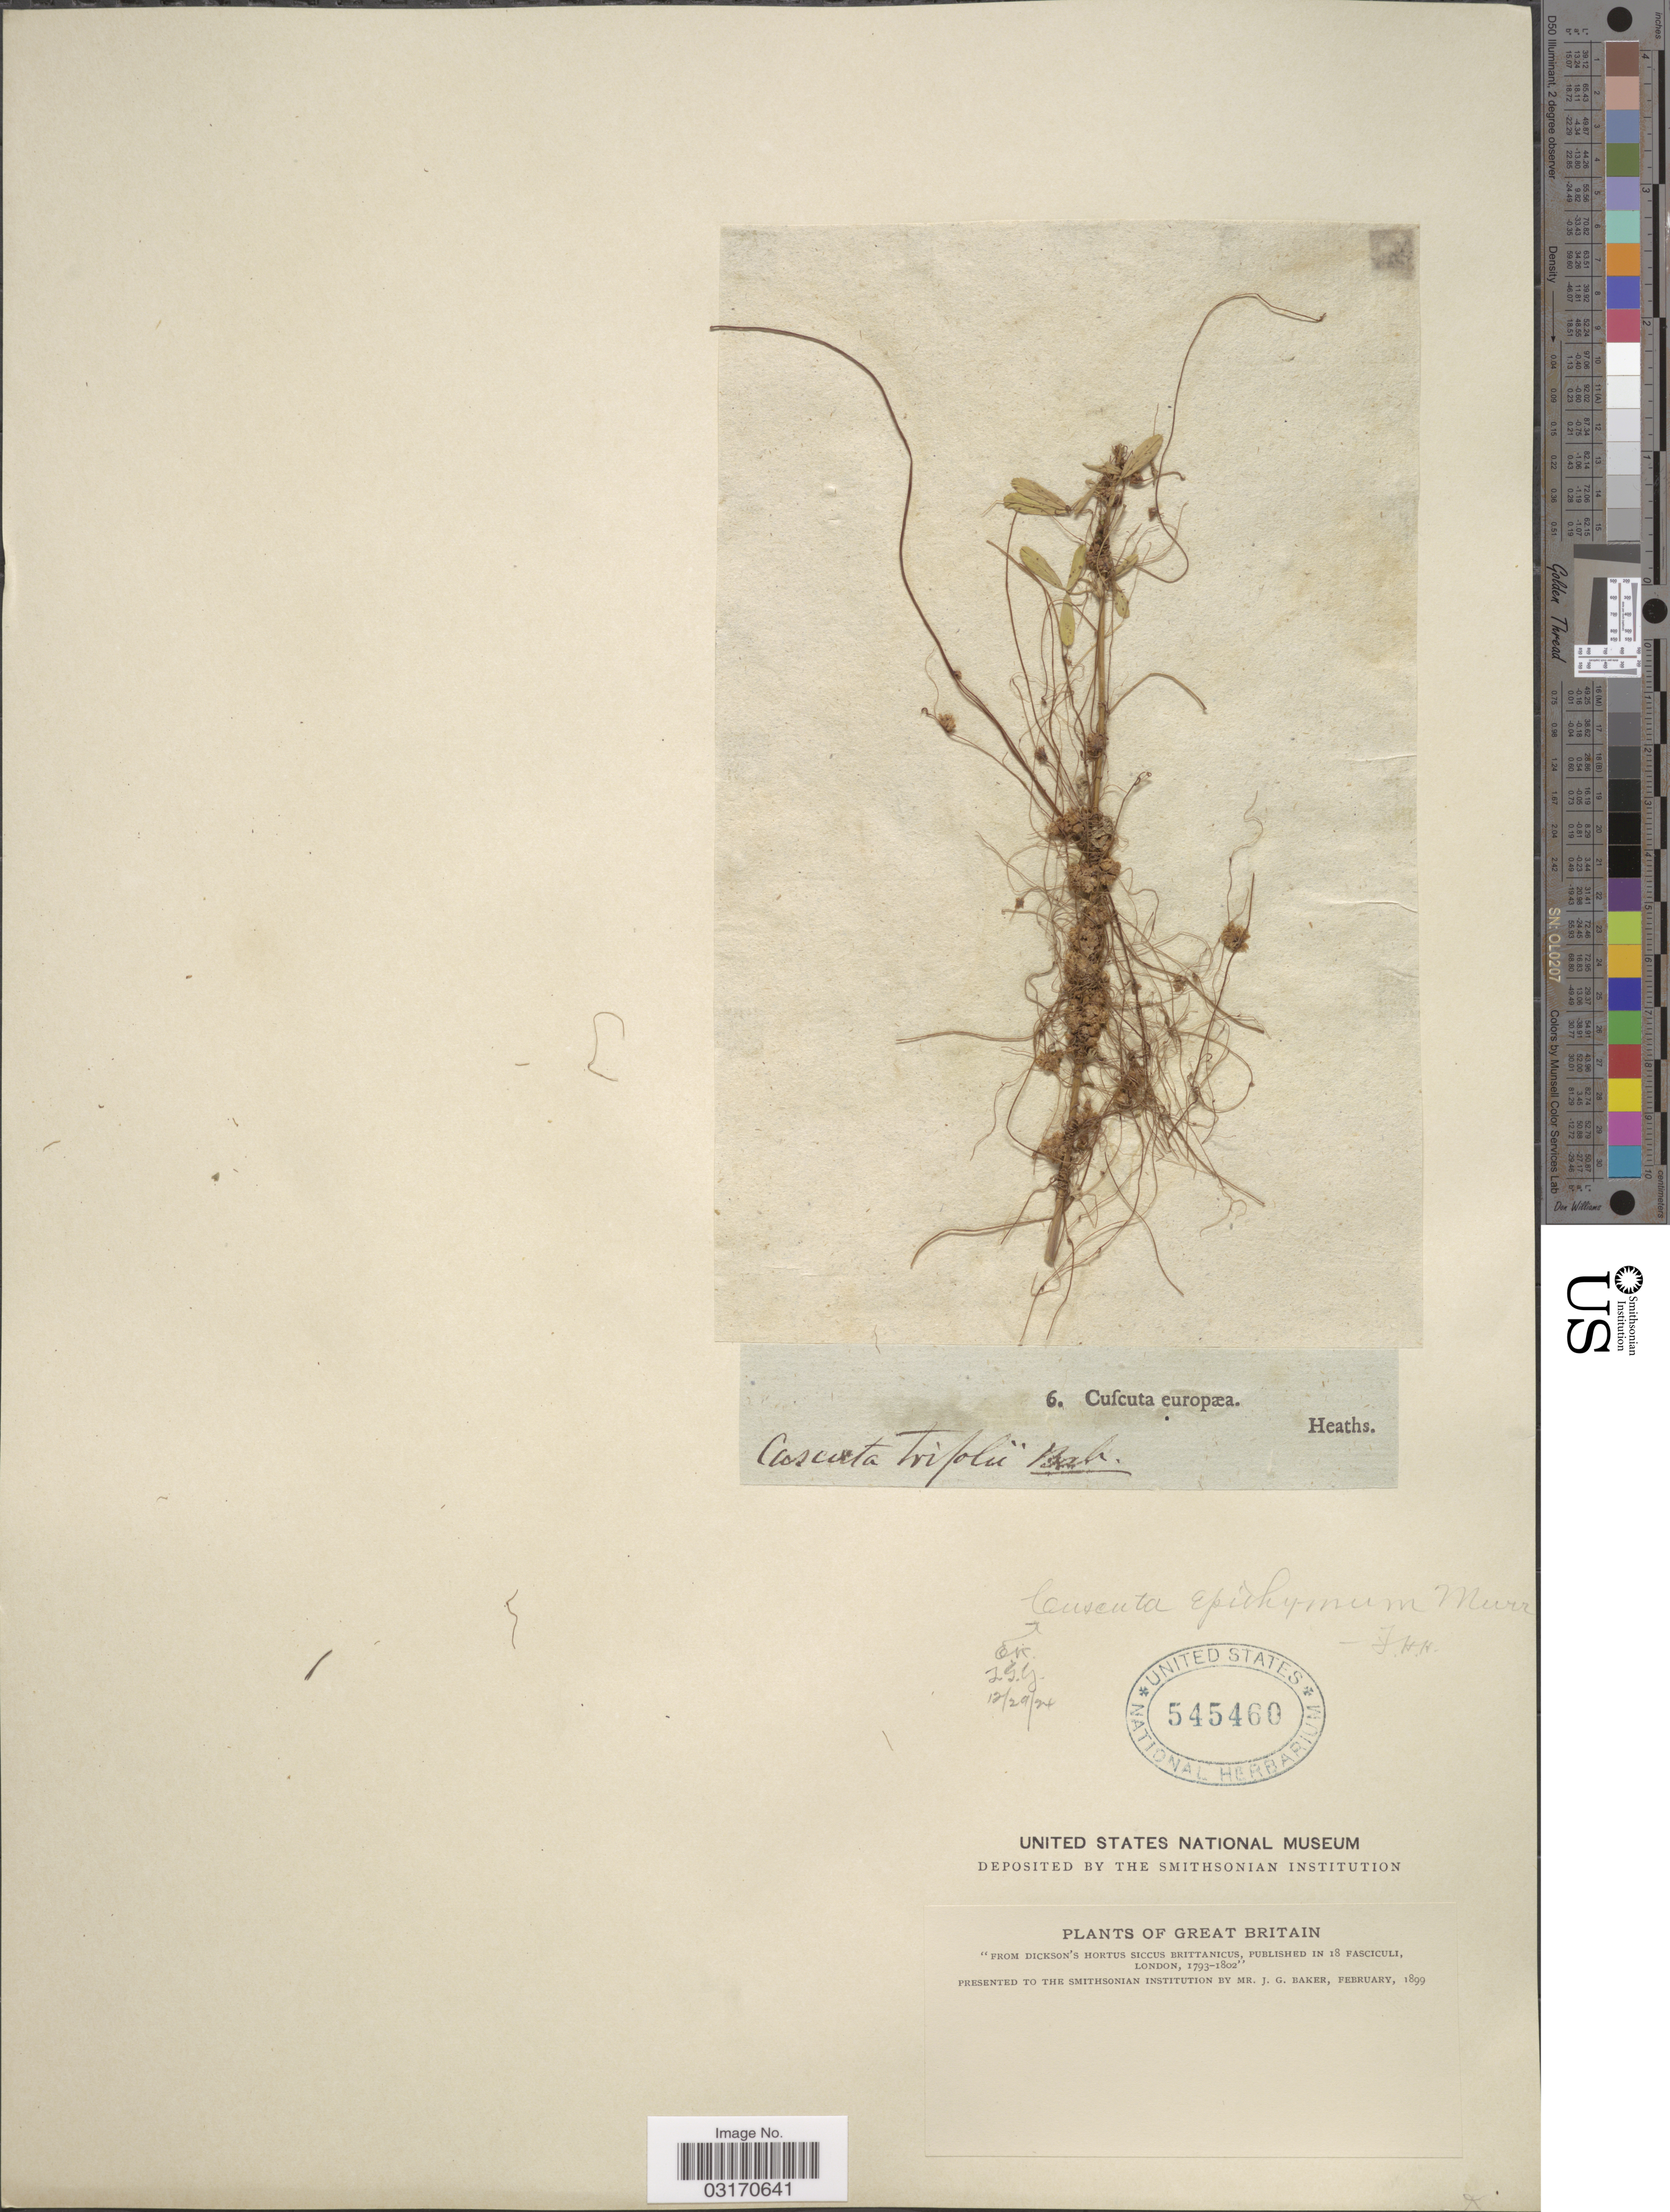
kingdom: Plantae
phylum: Tracheophyta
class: Magnoliopsida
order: Solanales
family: Convolvulaceae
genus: Cuscuta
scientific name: Cuscuta epithymum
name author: Murray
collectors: J. G. Baker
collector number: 6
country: United Kingdom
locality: Great Britain. Heaths.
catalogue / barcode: US 545460